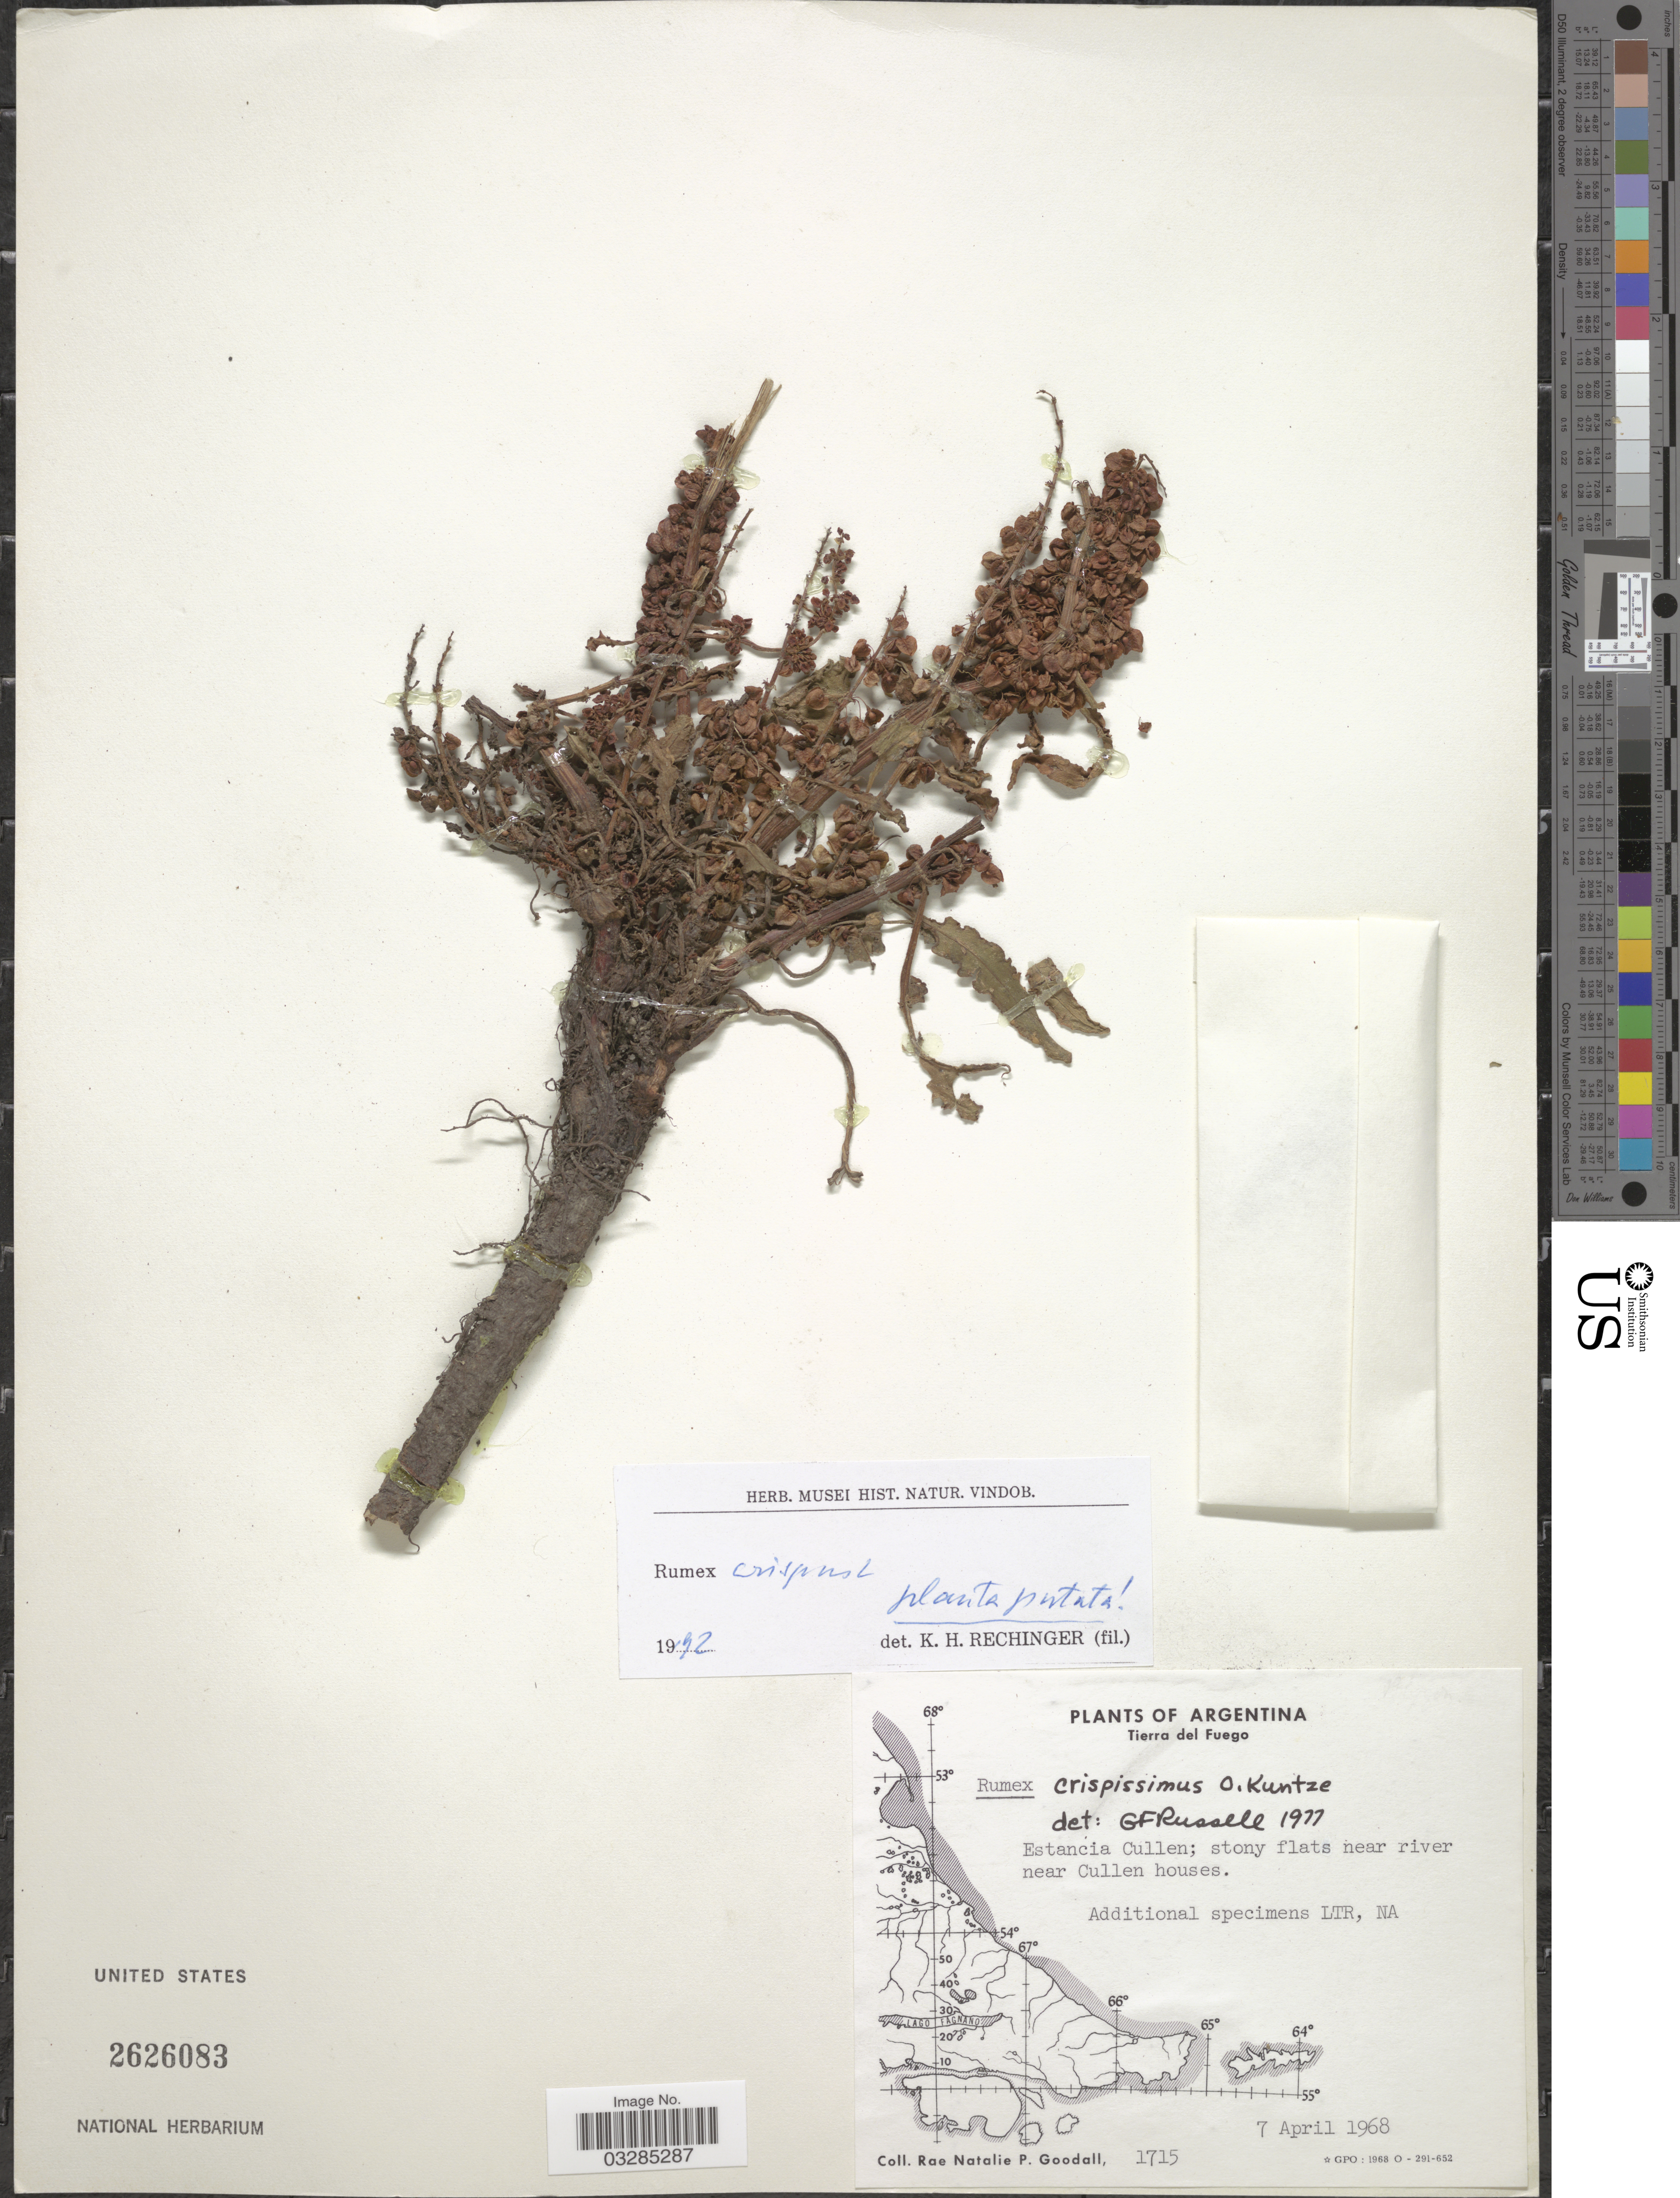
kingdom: Plantae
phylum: Tracheophyta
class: Magnoliopsida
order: Caryophyllales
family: Polygonaceae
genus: Rumex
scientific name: Rumex crispus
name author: L.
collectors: R. Goodall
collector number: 1715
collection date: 1968-04-07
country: Argentina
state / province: Tierra del Fuego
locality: Estancia Cullen; stony flats near river near Cullen houses.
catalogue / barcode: US 2626083